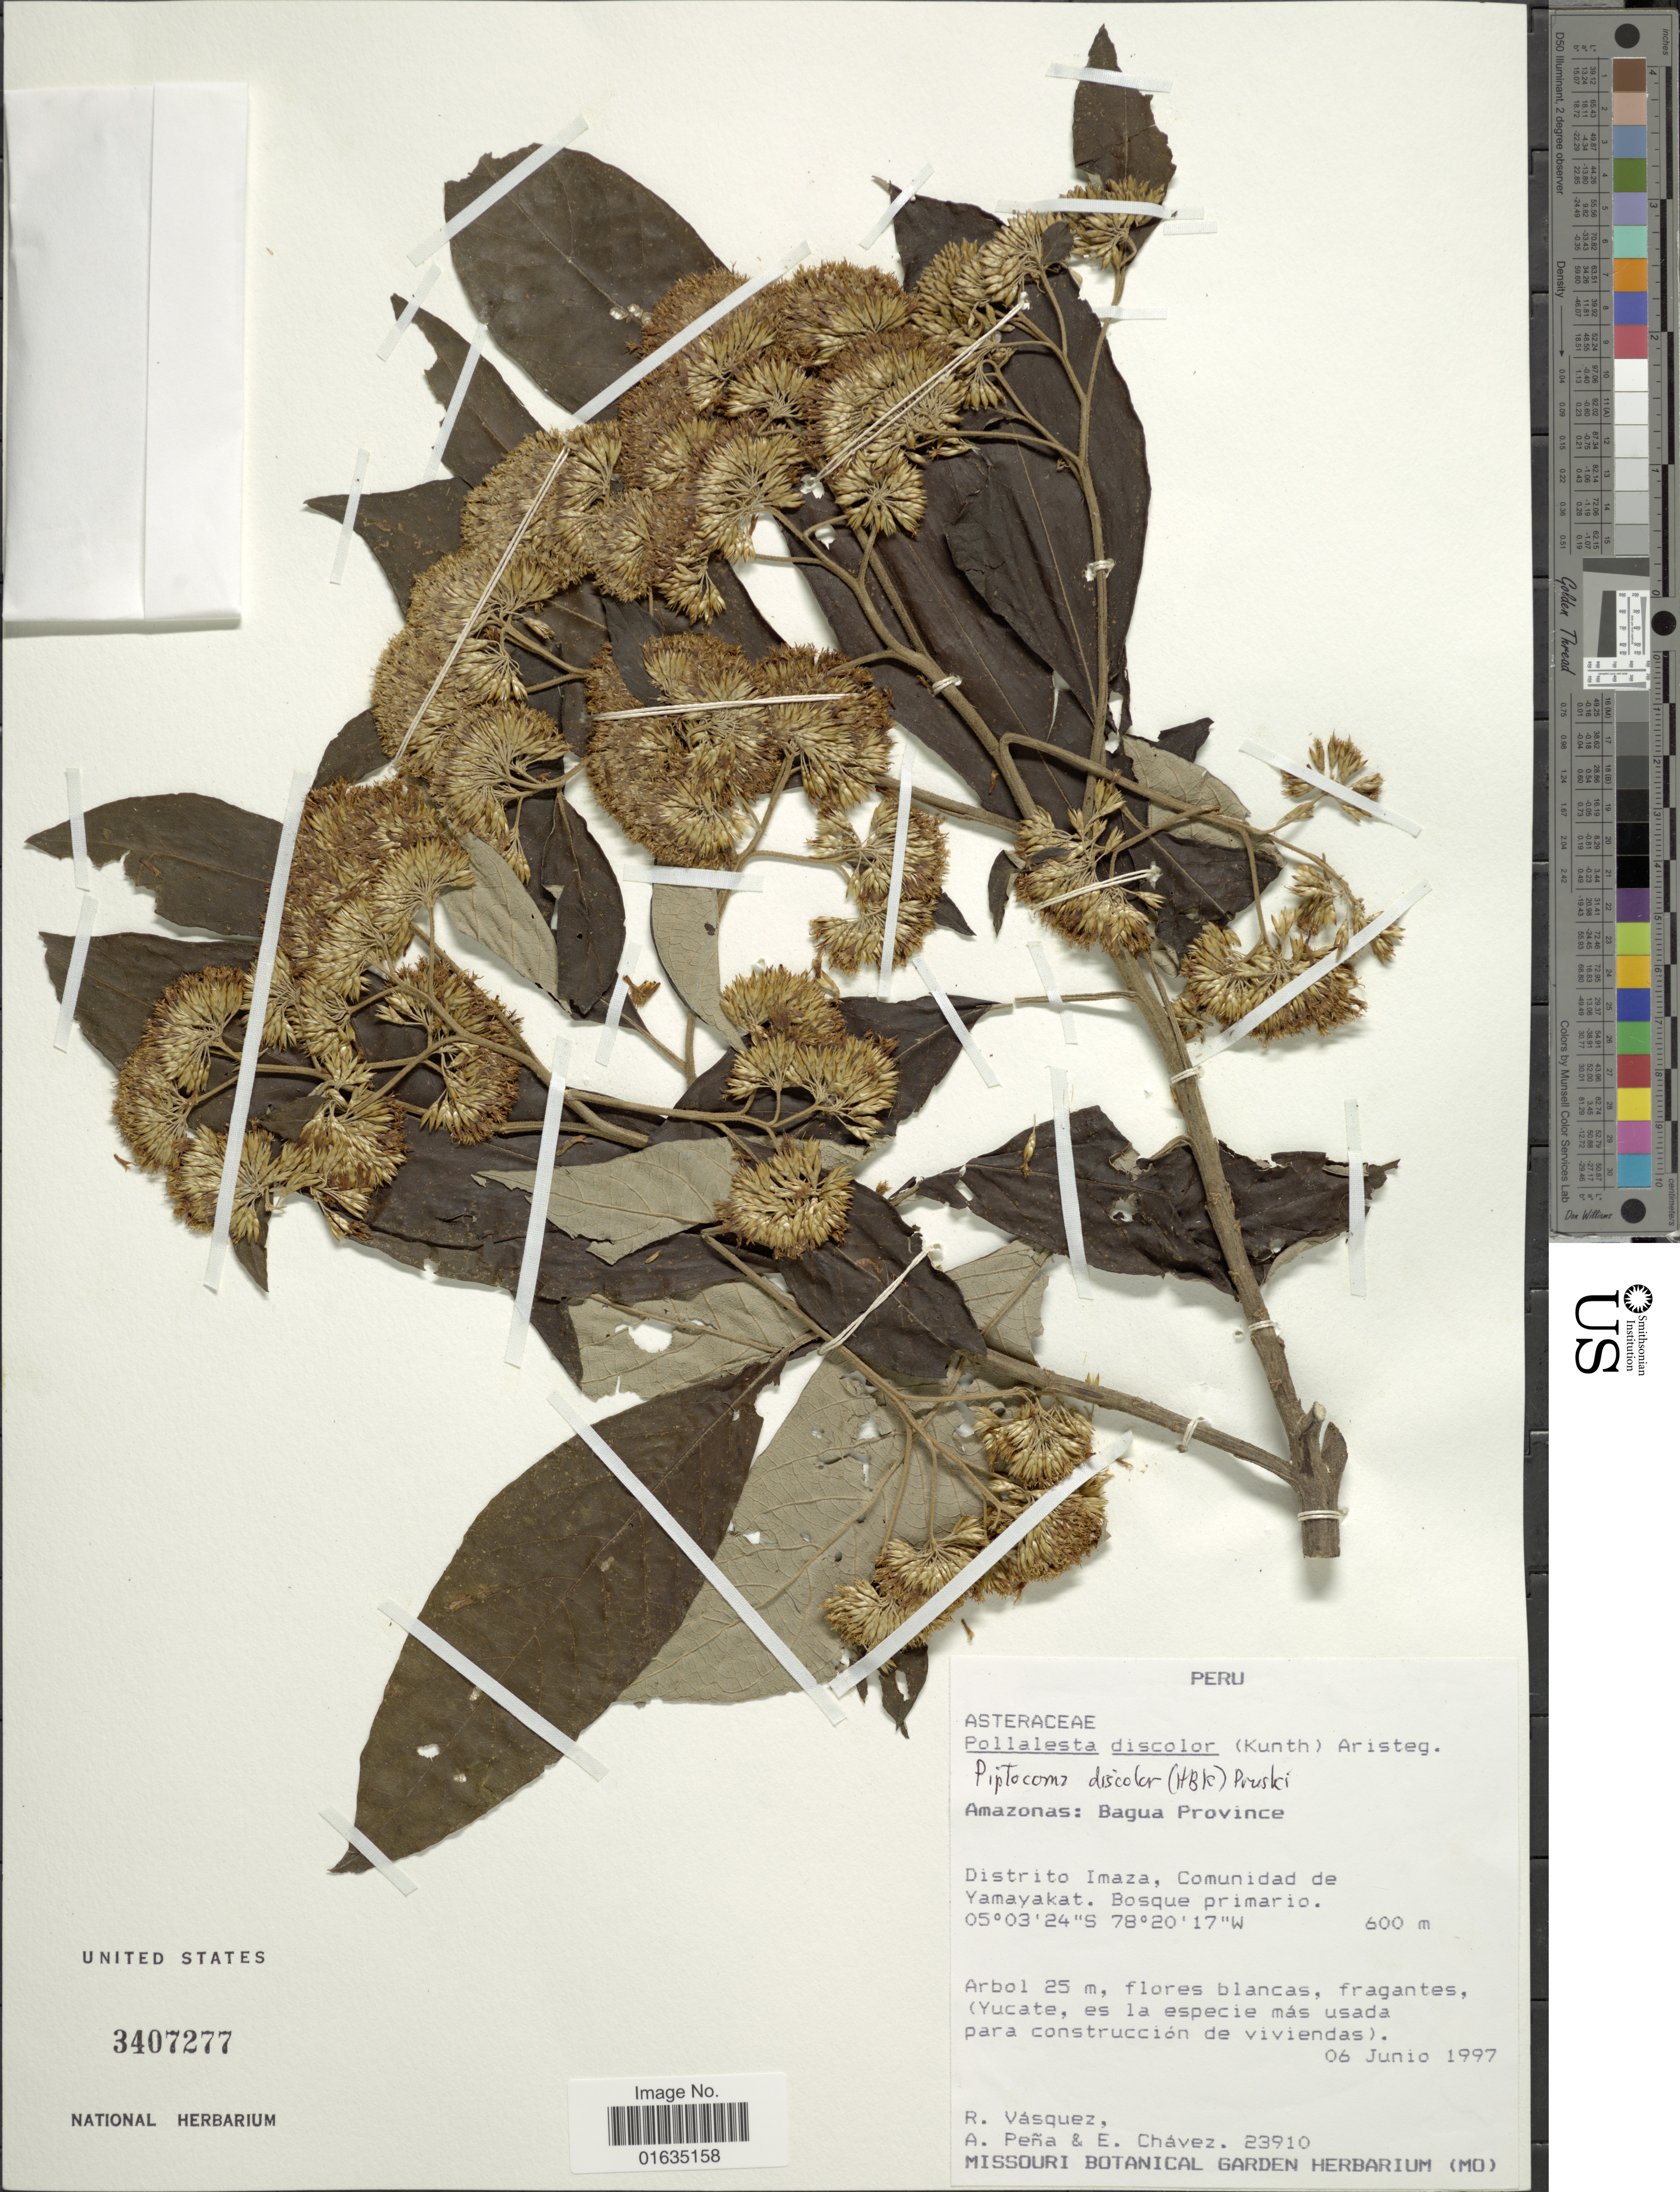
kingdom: Plantae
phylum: Tracheophyta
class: Magnoliopsida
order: Asterales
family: Asteraceae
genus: Pollalesta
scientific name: Pollalesta discolor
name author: (Kunth) Aristeg.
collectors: R. Vásquez, A. Peña & E. Chávez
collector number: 23910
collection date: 1997-06-06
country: Peru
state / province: Amazonas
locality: Bagua Province, Distrito Imaza, Comunidad de Yamayakat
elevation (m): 600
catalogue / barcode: US 3407277